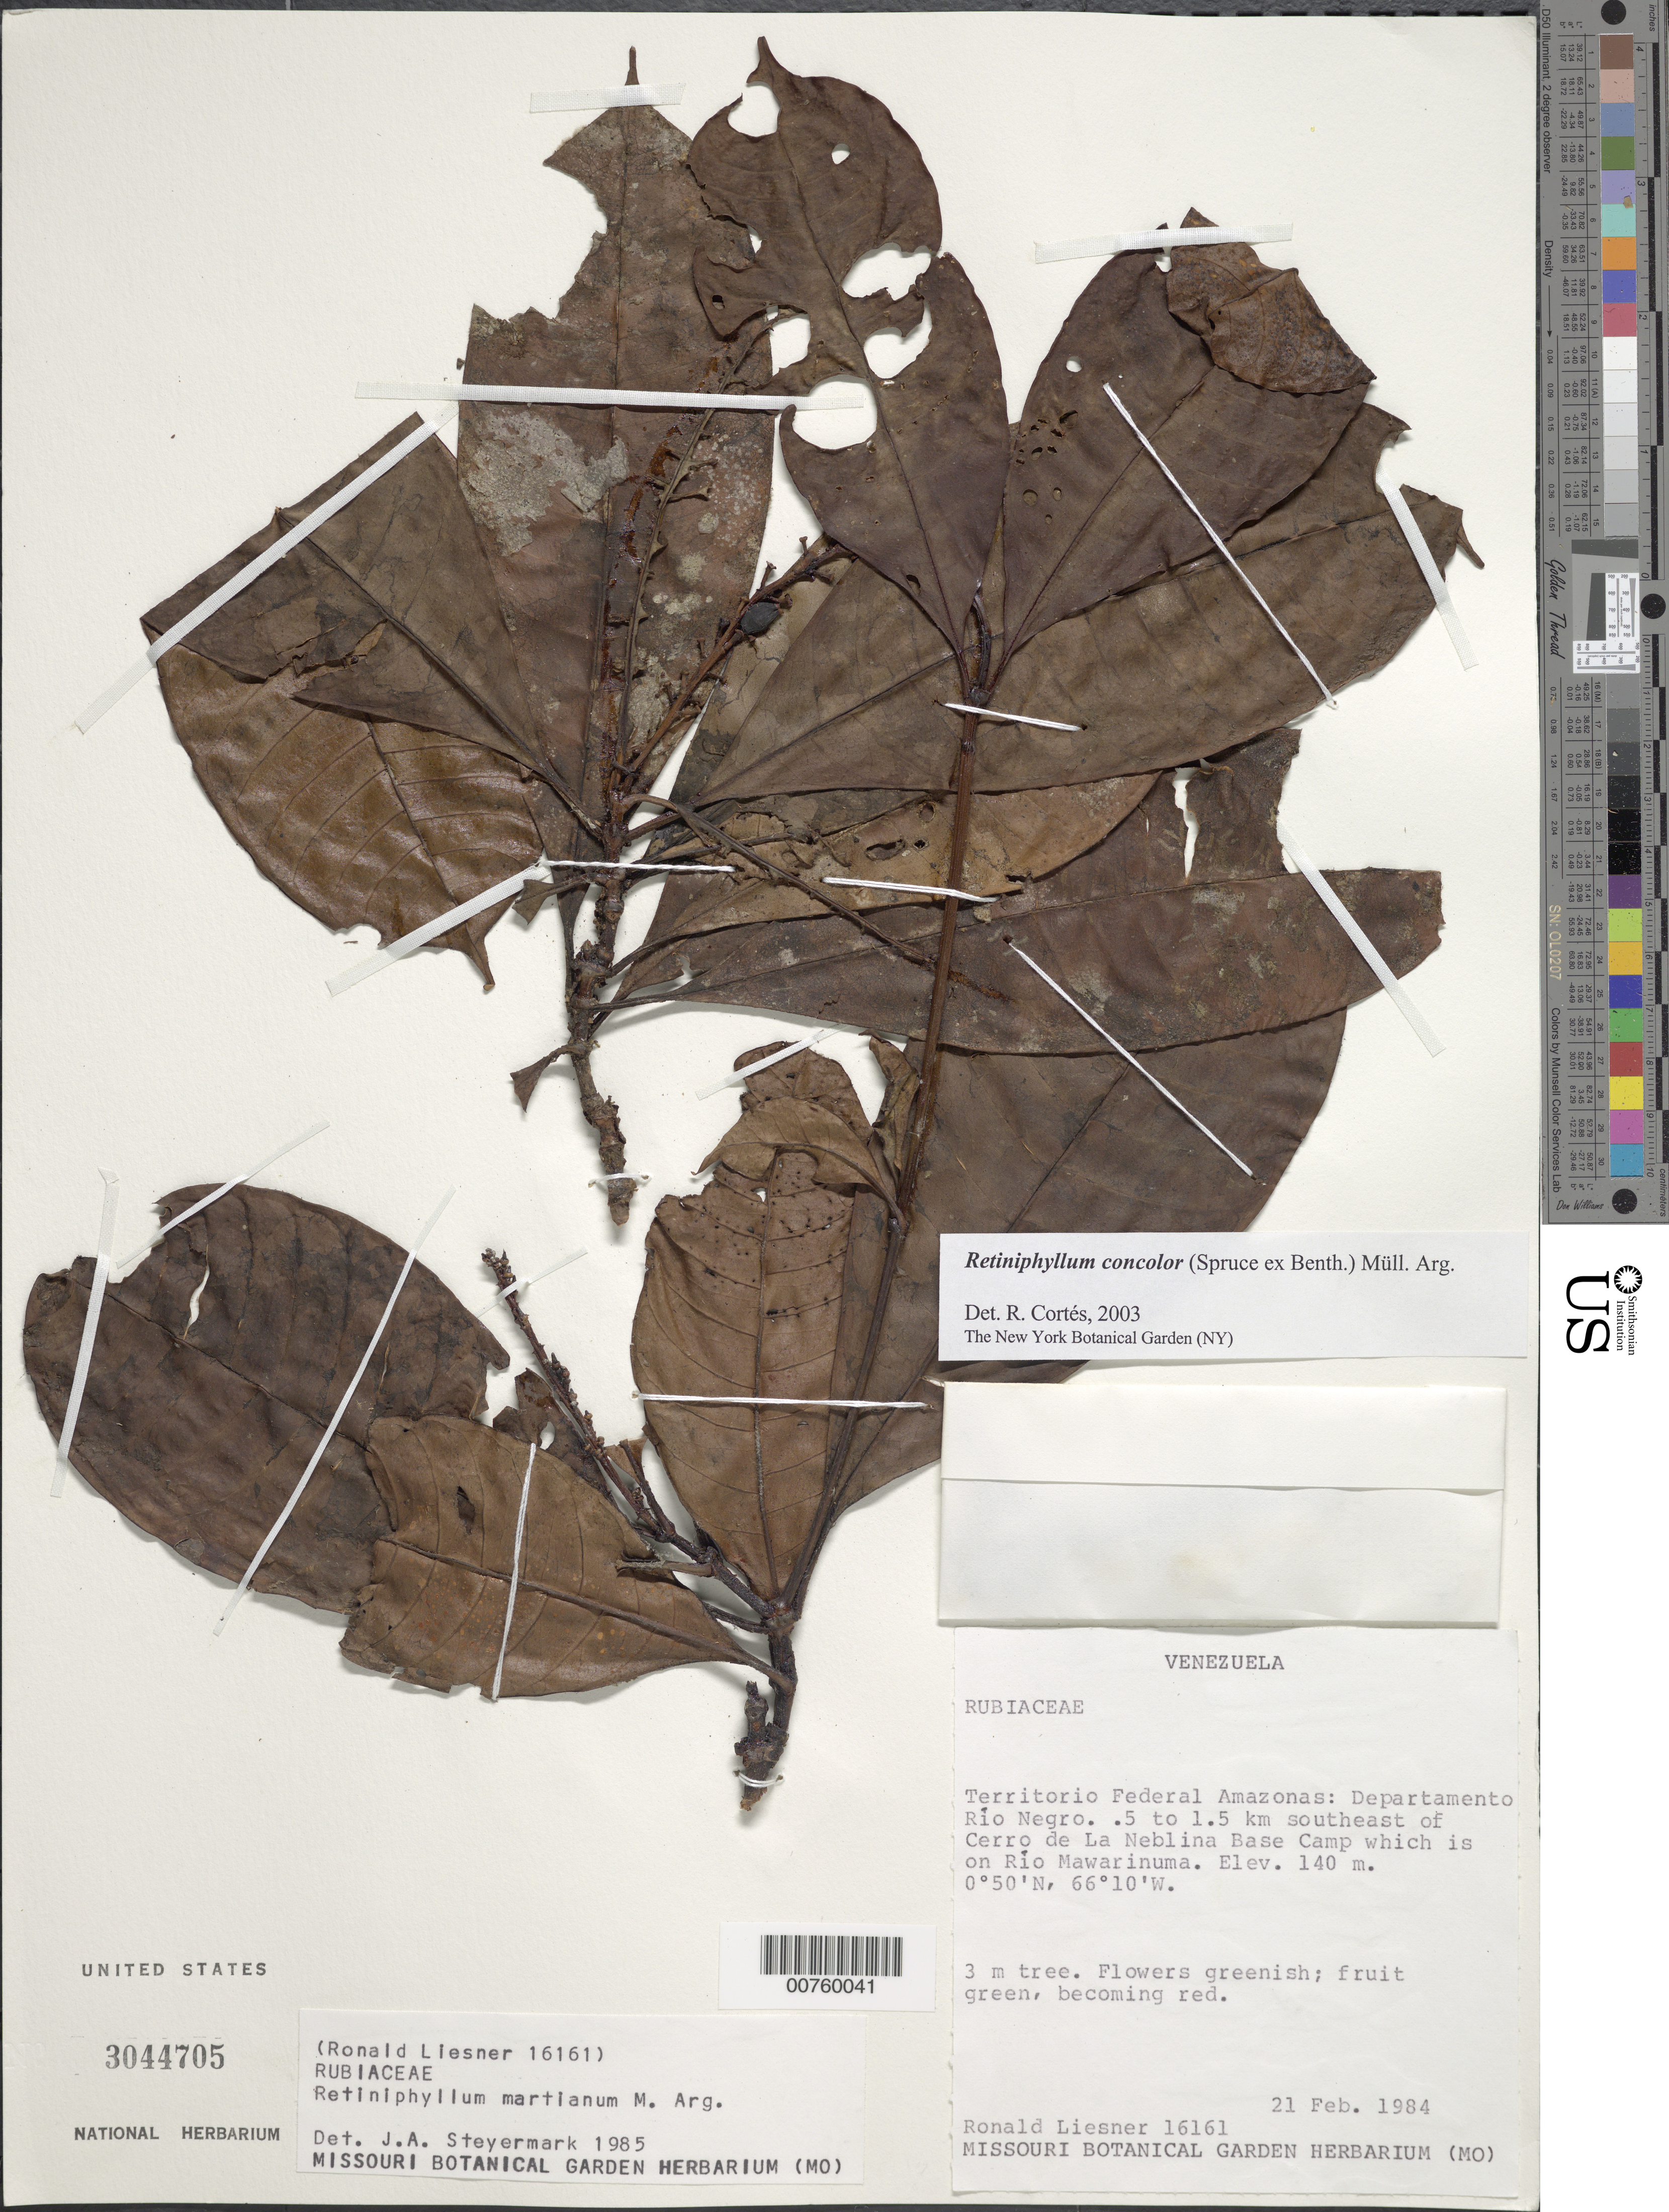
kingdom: Plantae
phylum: Tracheophyta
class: Magnoliopsida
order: Gentianales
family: Rubiaceae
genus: Retiniphyllum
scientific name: Retiniphyllum concolor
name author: (Spruce ex Benth.) Müll. Arg.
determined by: Cortes R., G.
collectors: R. L. Liesner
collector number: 16161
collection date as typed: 21-Feb-84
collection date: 1984-02-21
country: Venezuela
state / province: Amazonas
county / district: Río Negro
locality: Río Mawarinuma, 0.5 to 1.5 km southeast of Cerro de La Neblina Base Camp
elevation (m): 140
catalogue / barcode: US 3044705